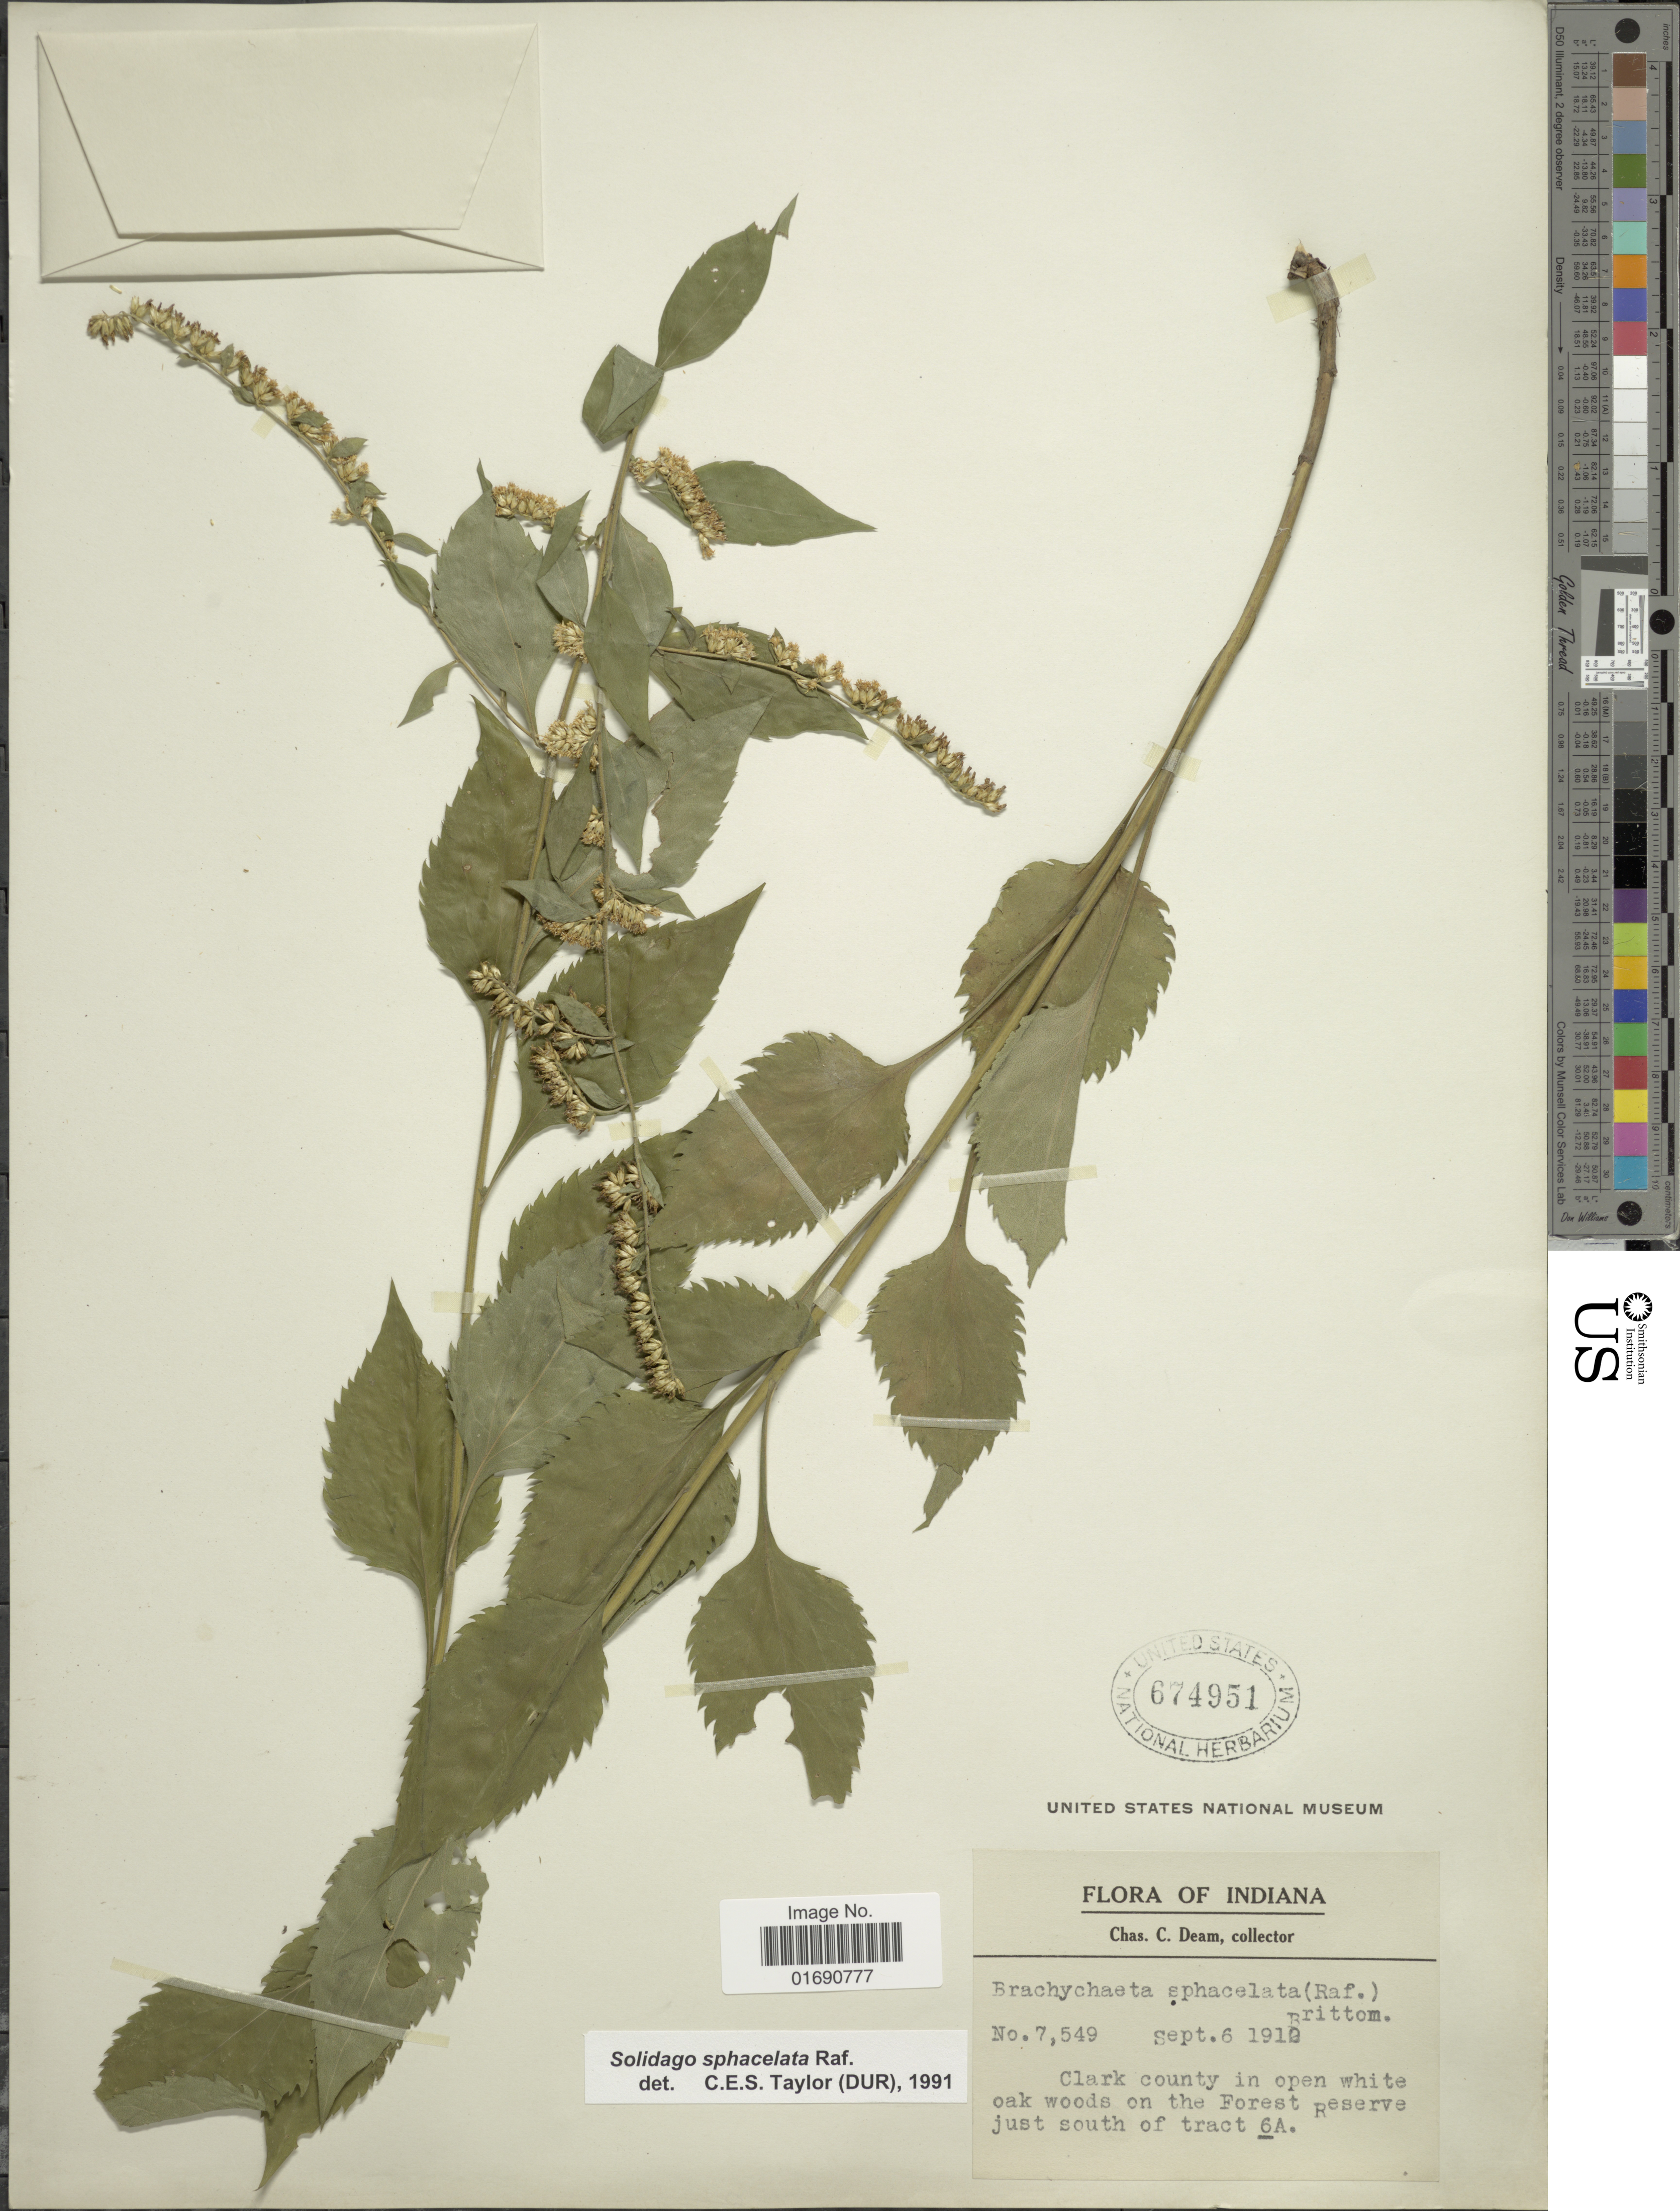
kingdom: Plantae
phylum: Tracheophyta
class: Magnoliopsida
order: Asterales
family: Asteraceae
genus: Solidago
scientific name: Solidago sphacelata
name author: Raf.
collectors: C. C. Deam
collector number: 7549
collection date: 1910-09-06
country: United States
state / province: Indiana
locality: Clark county in open white oak woods on the Forest Reserve just south of tract 6A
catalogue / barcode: US 674951